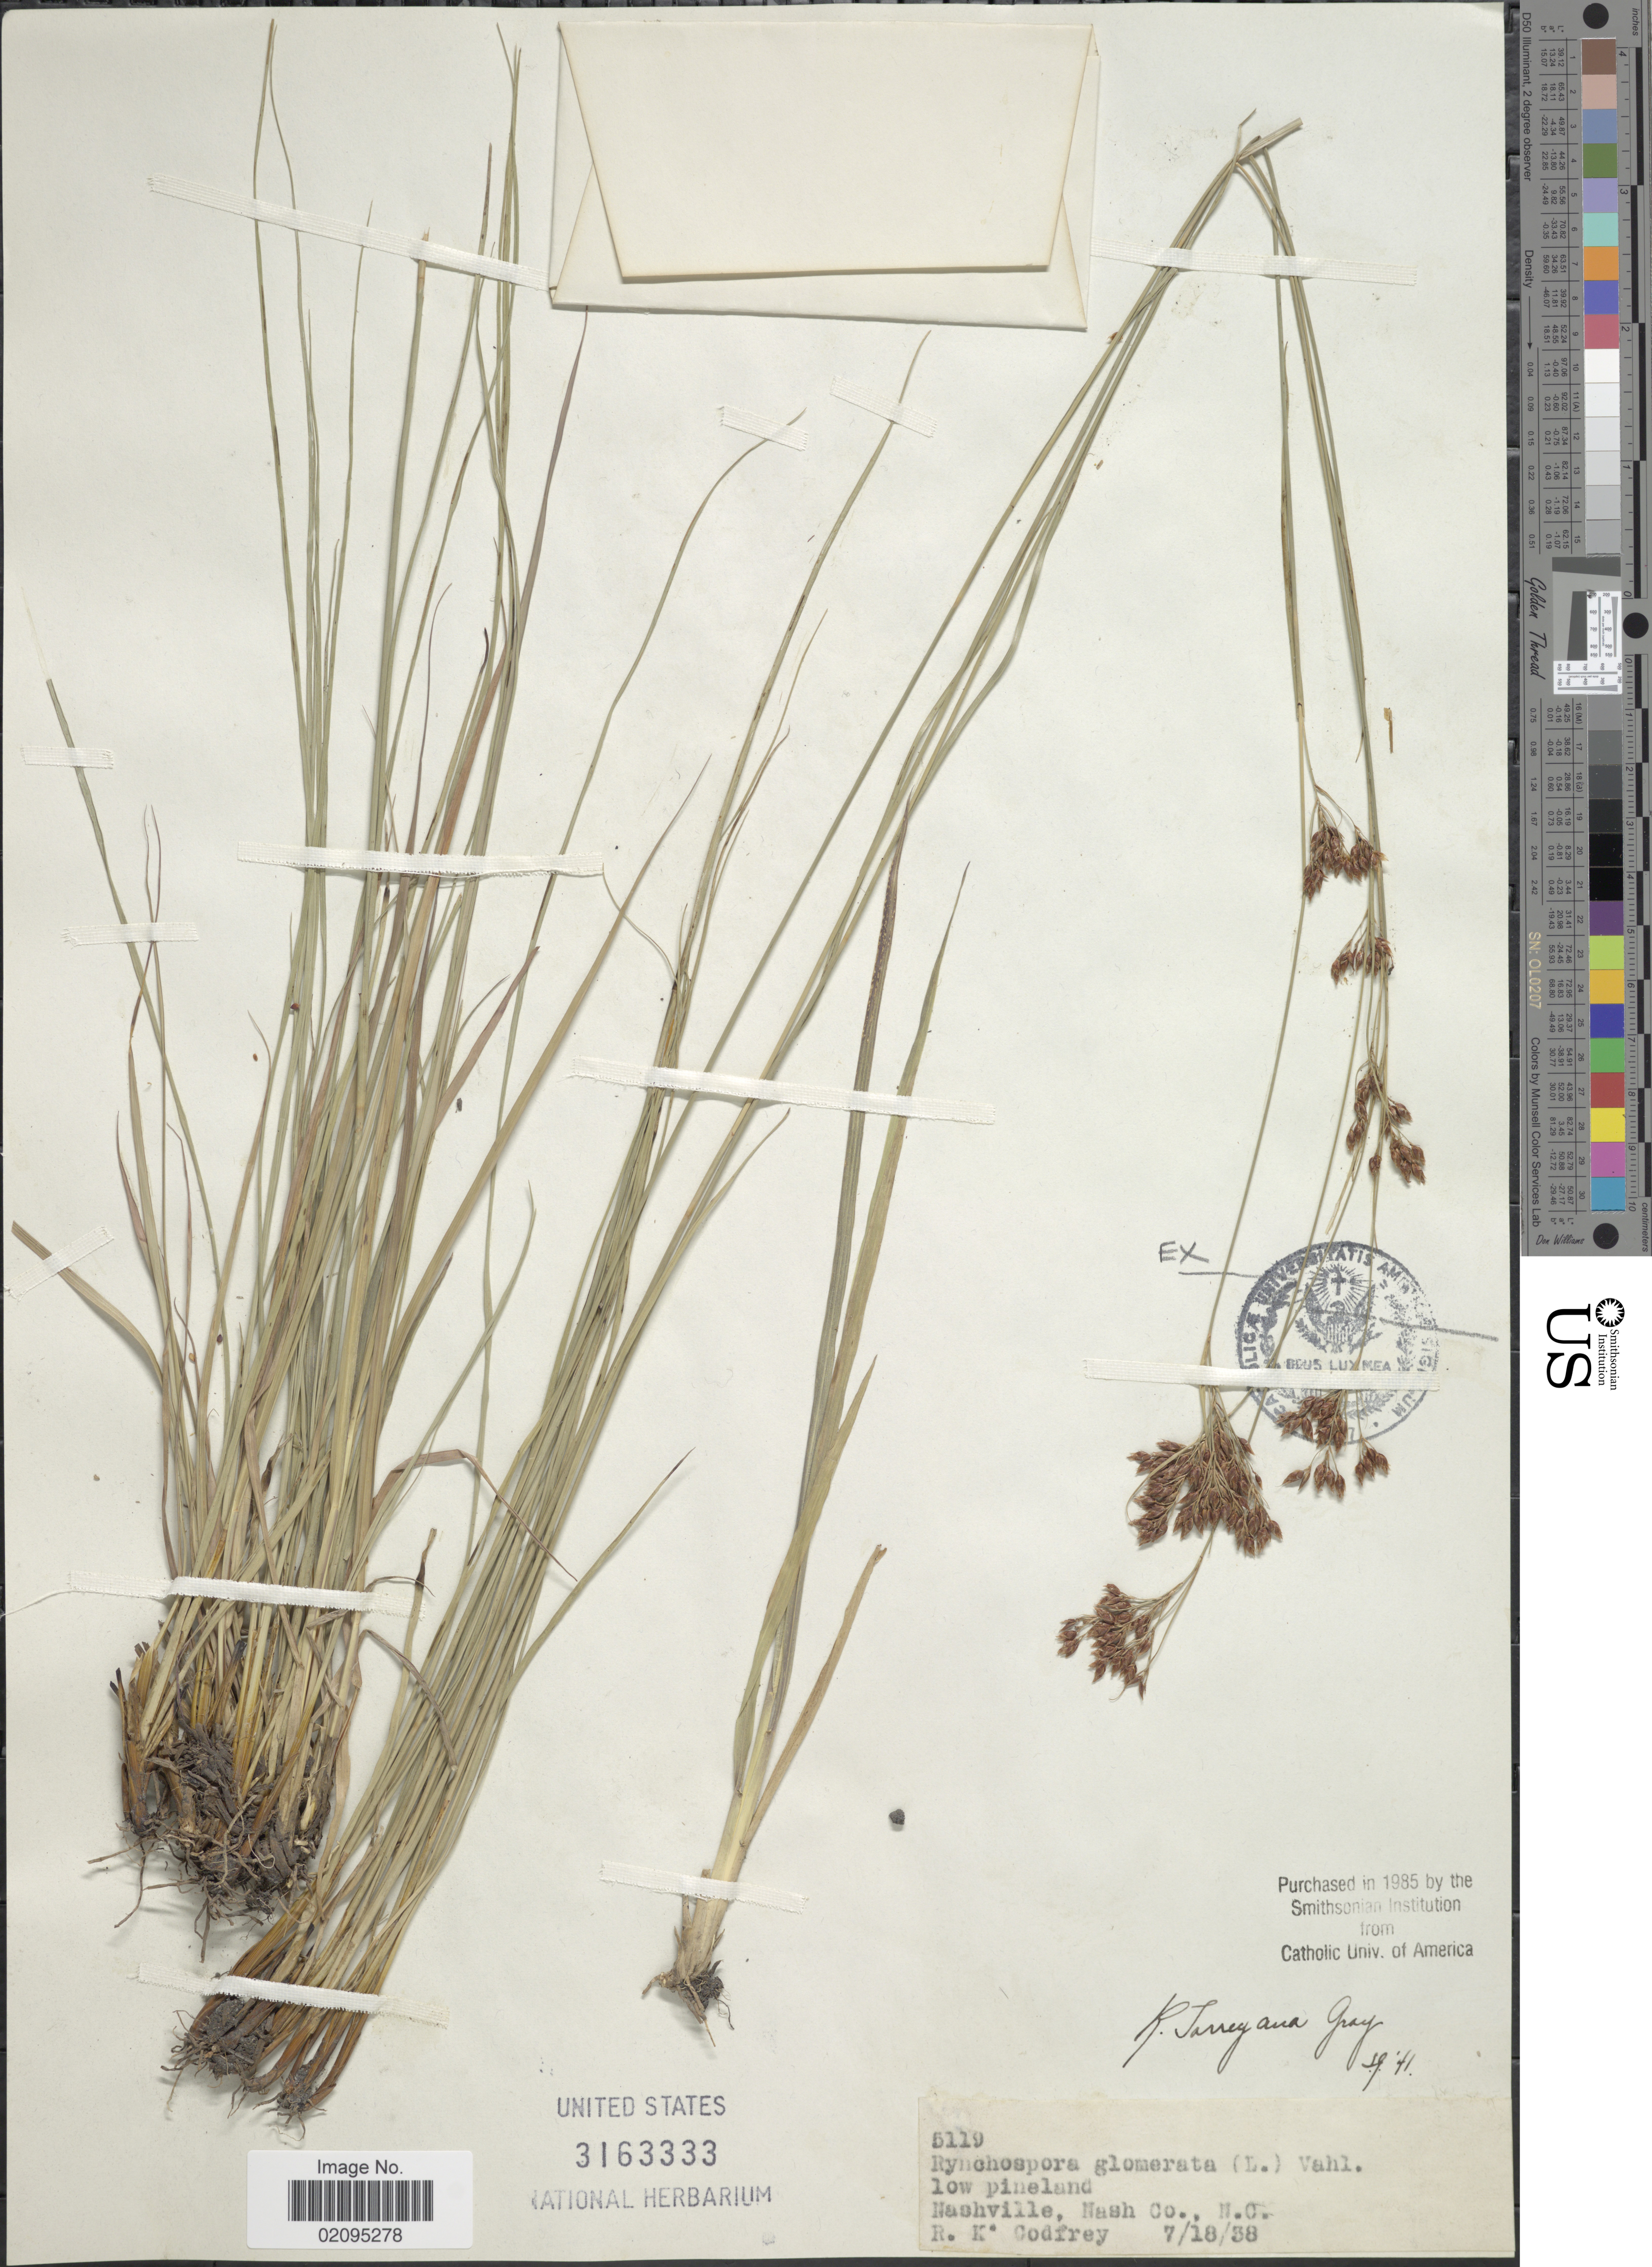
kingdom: Plantae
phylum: Tracheophyta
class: Liliopsida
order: Poales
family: Cyperaceae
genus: Rhynchospora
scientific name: Rhynchospora torreyana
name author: A. Gray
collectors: R. K. Godfrey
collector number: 5119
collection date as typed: Transcribed d/m/y: 18/7/38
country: United States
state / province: North Carolina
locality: Nashville, Nash Co.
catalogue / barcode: US 3163333